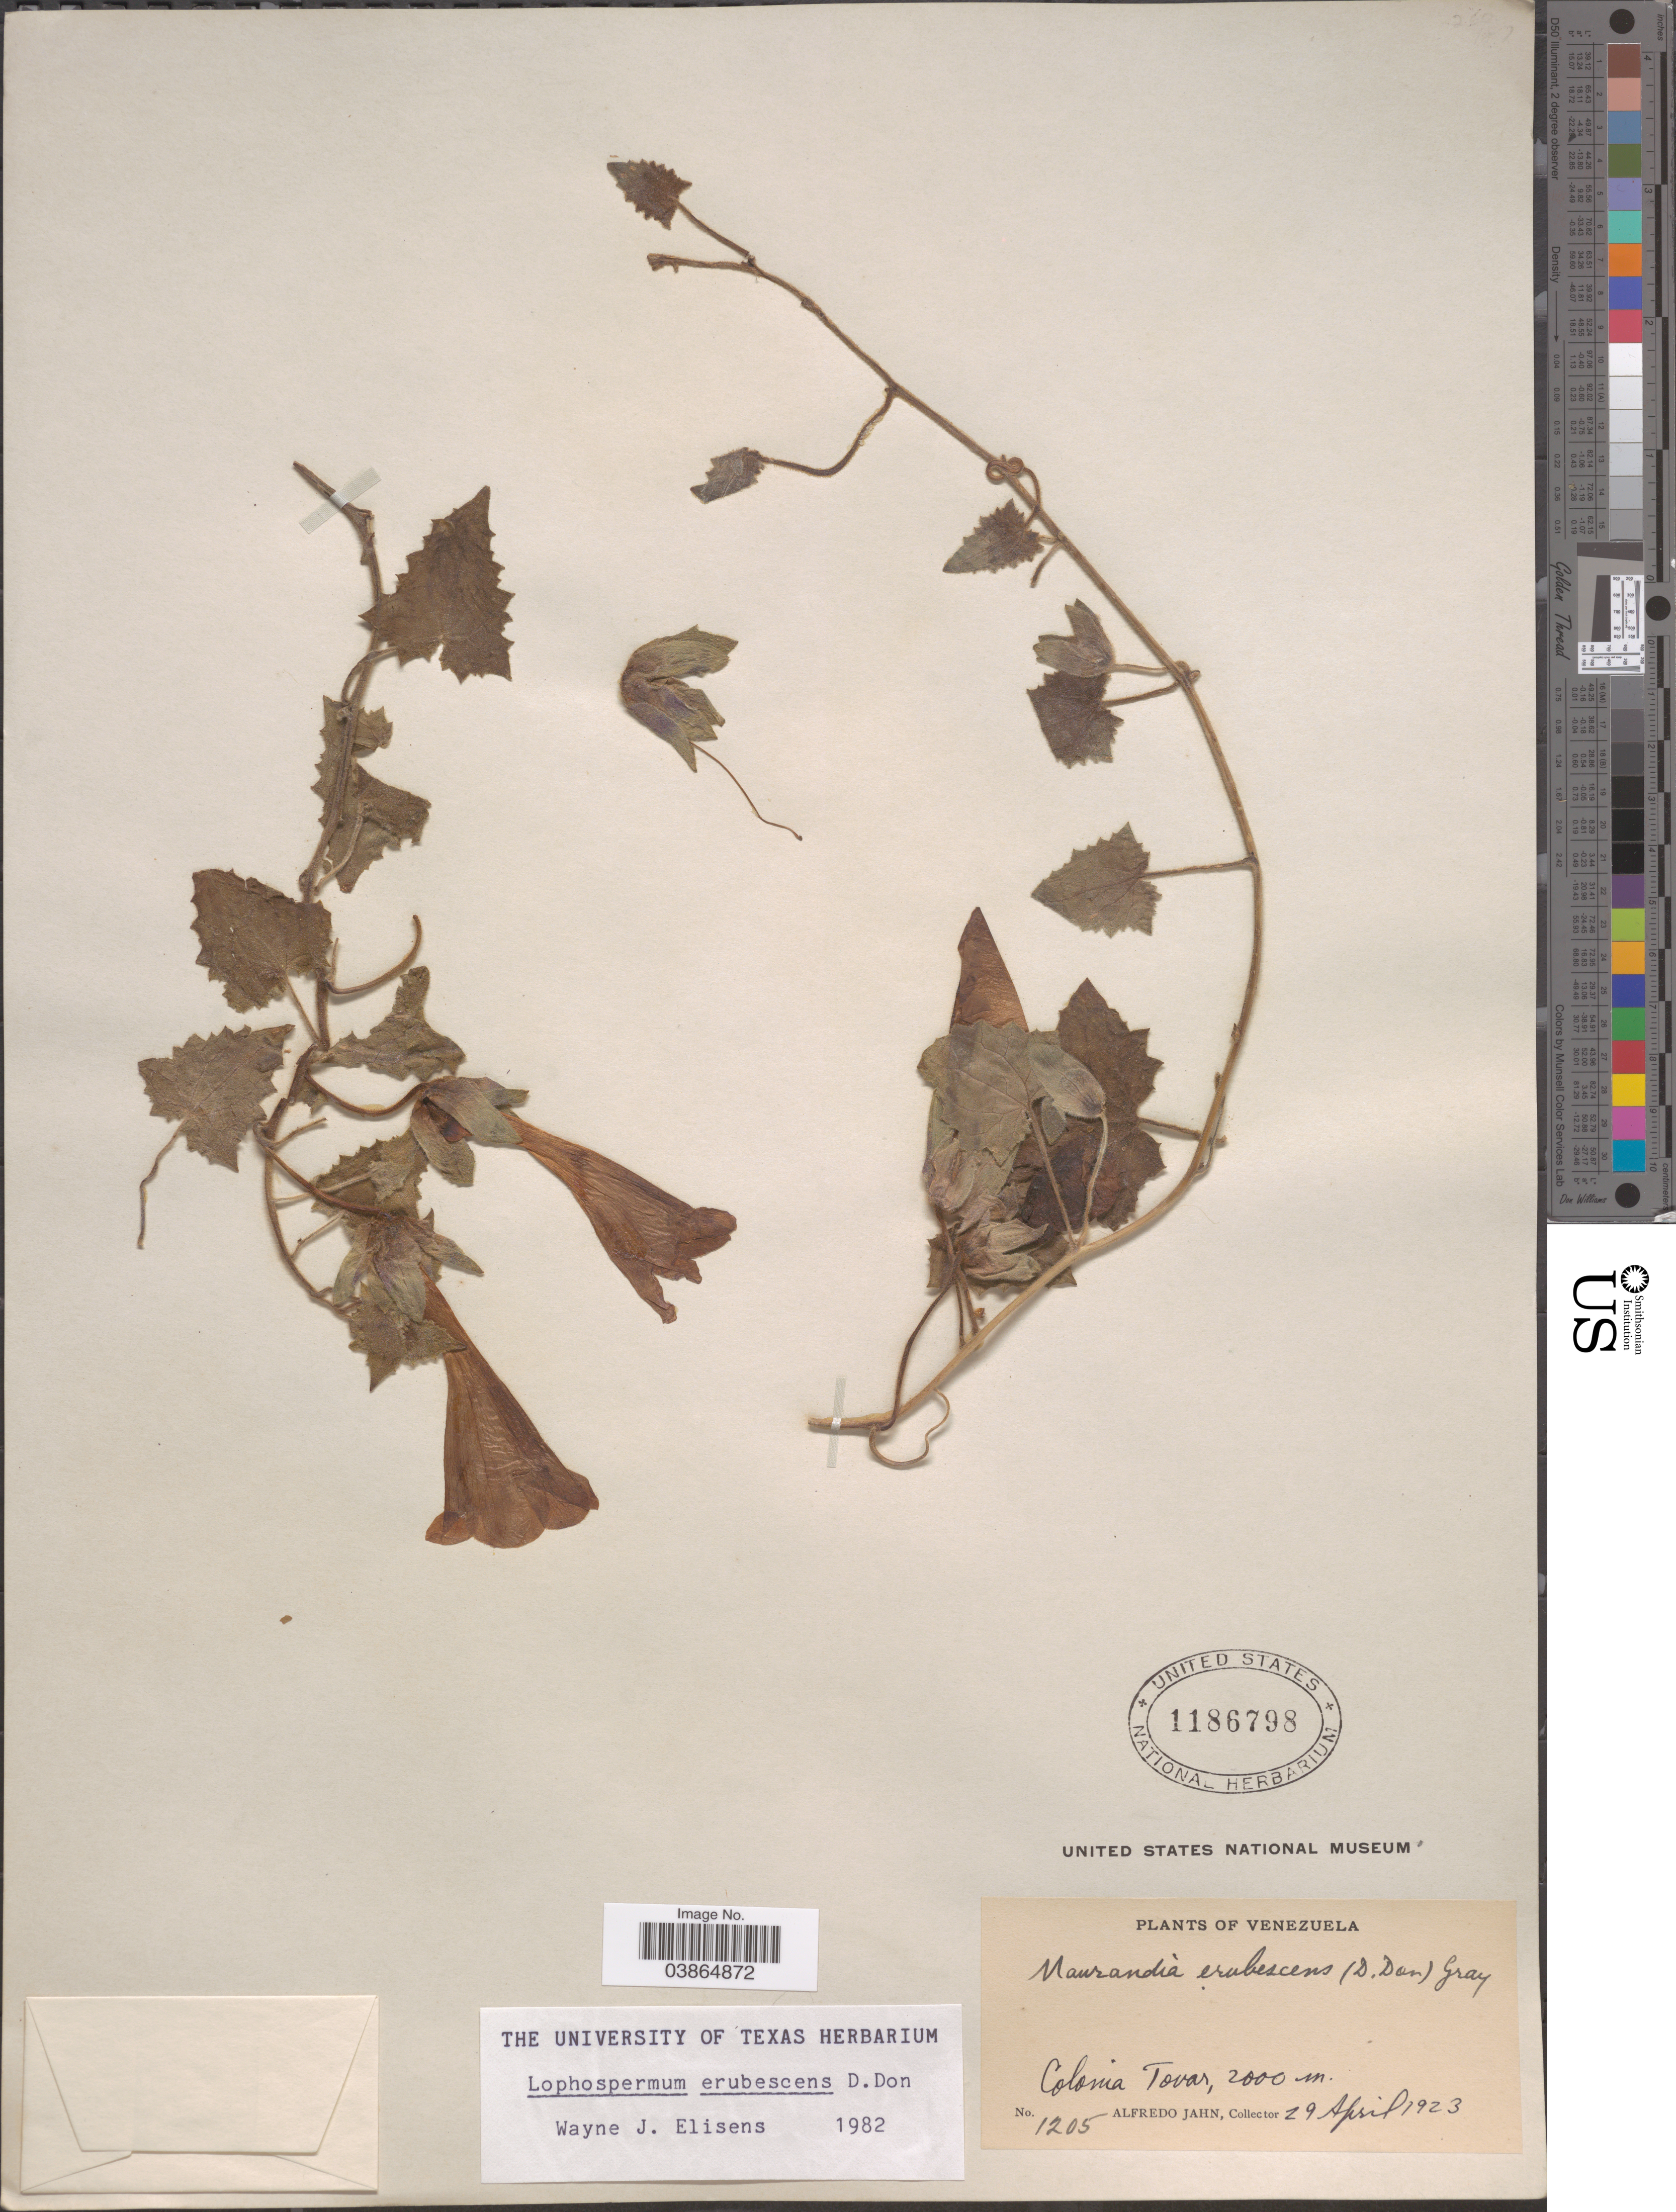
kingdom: Plantae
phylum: Tracheophyta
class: Magnoliopsida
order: Lamiales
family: Plantaginaceae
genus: Maurandya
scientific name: Maurandya erubescens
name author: (D. Don) A. Gray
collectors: A. Jahn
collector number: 1205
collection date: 1923-04-29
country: Venezuela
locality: Colonia Tovar.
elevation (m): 2000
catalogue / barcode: US 1186798